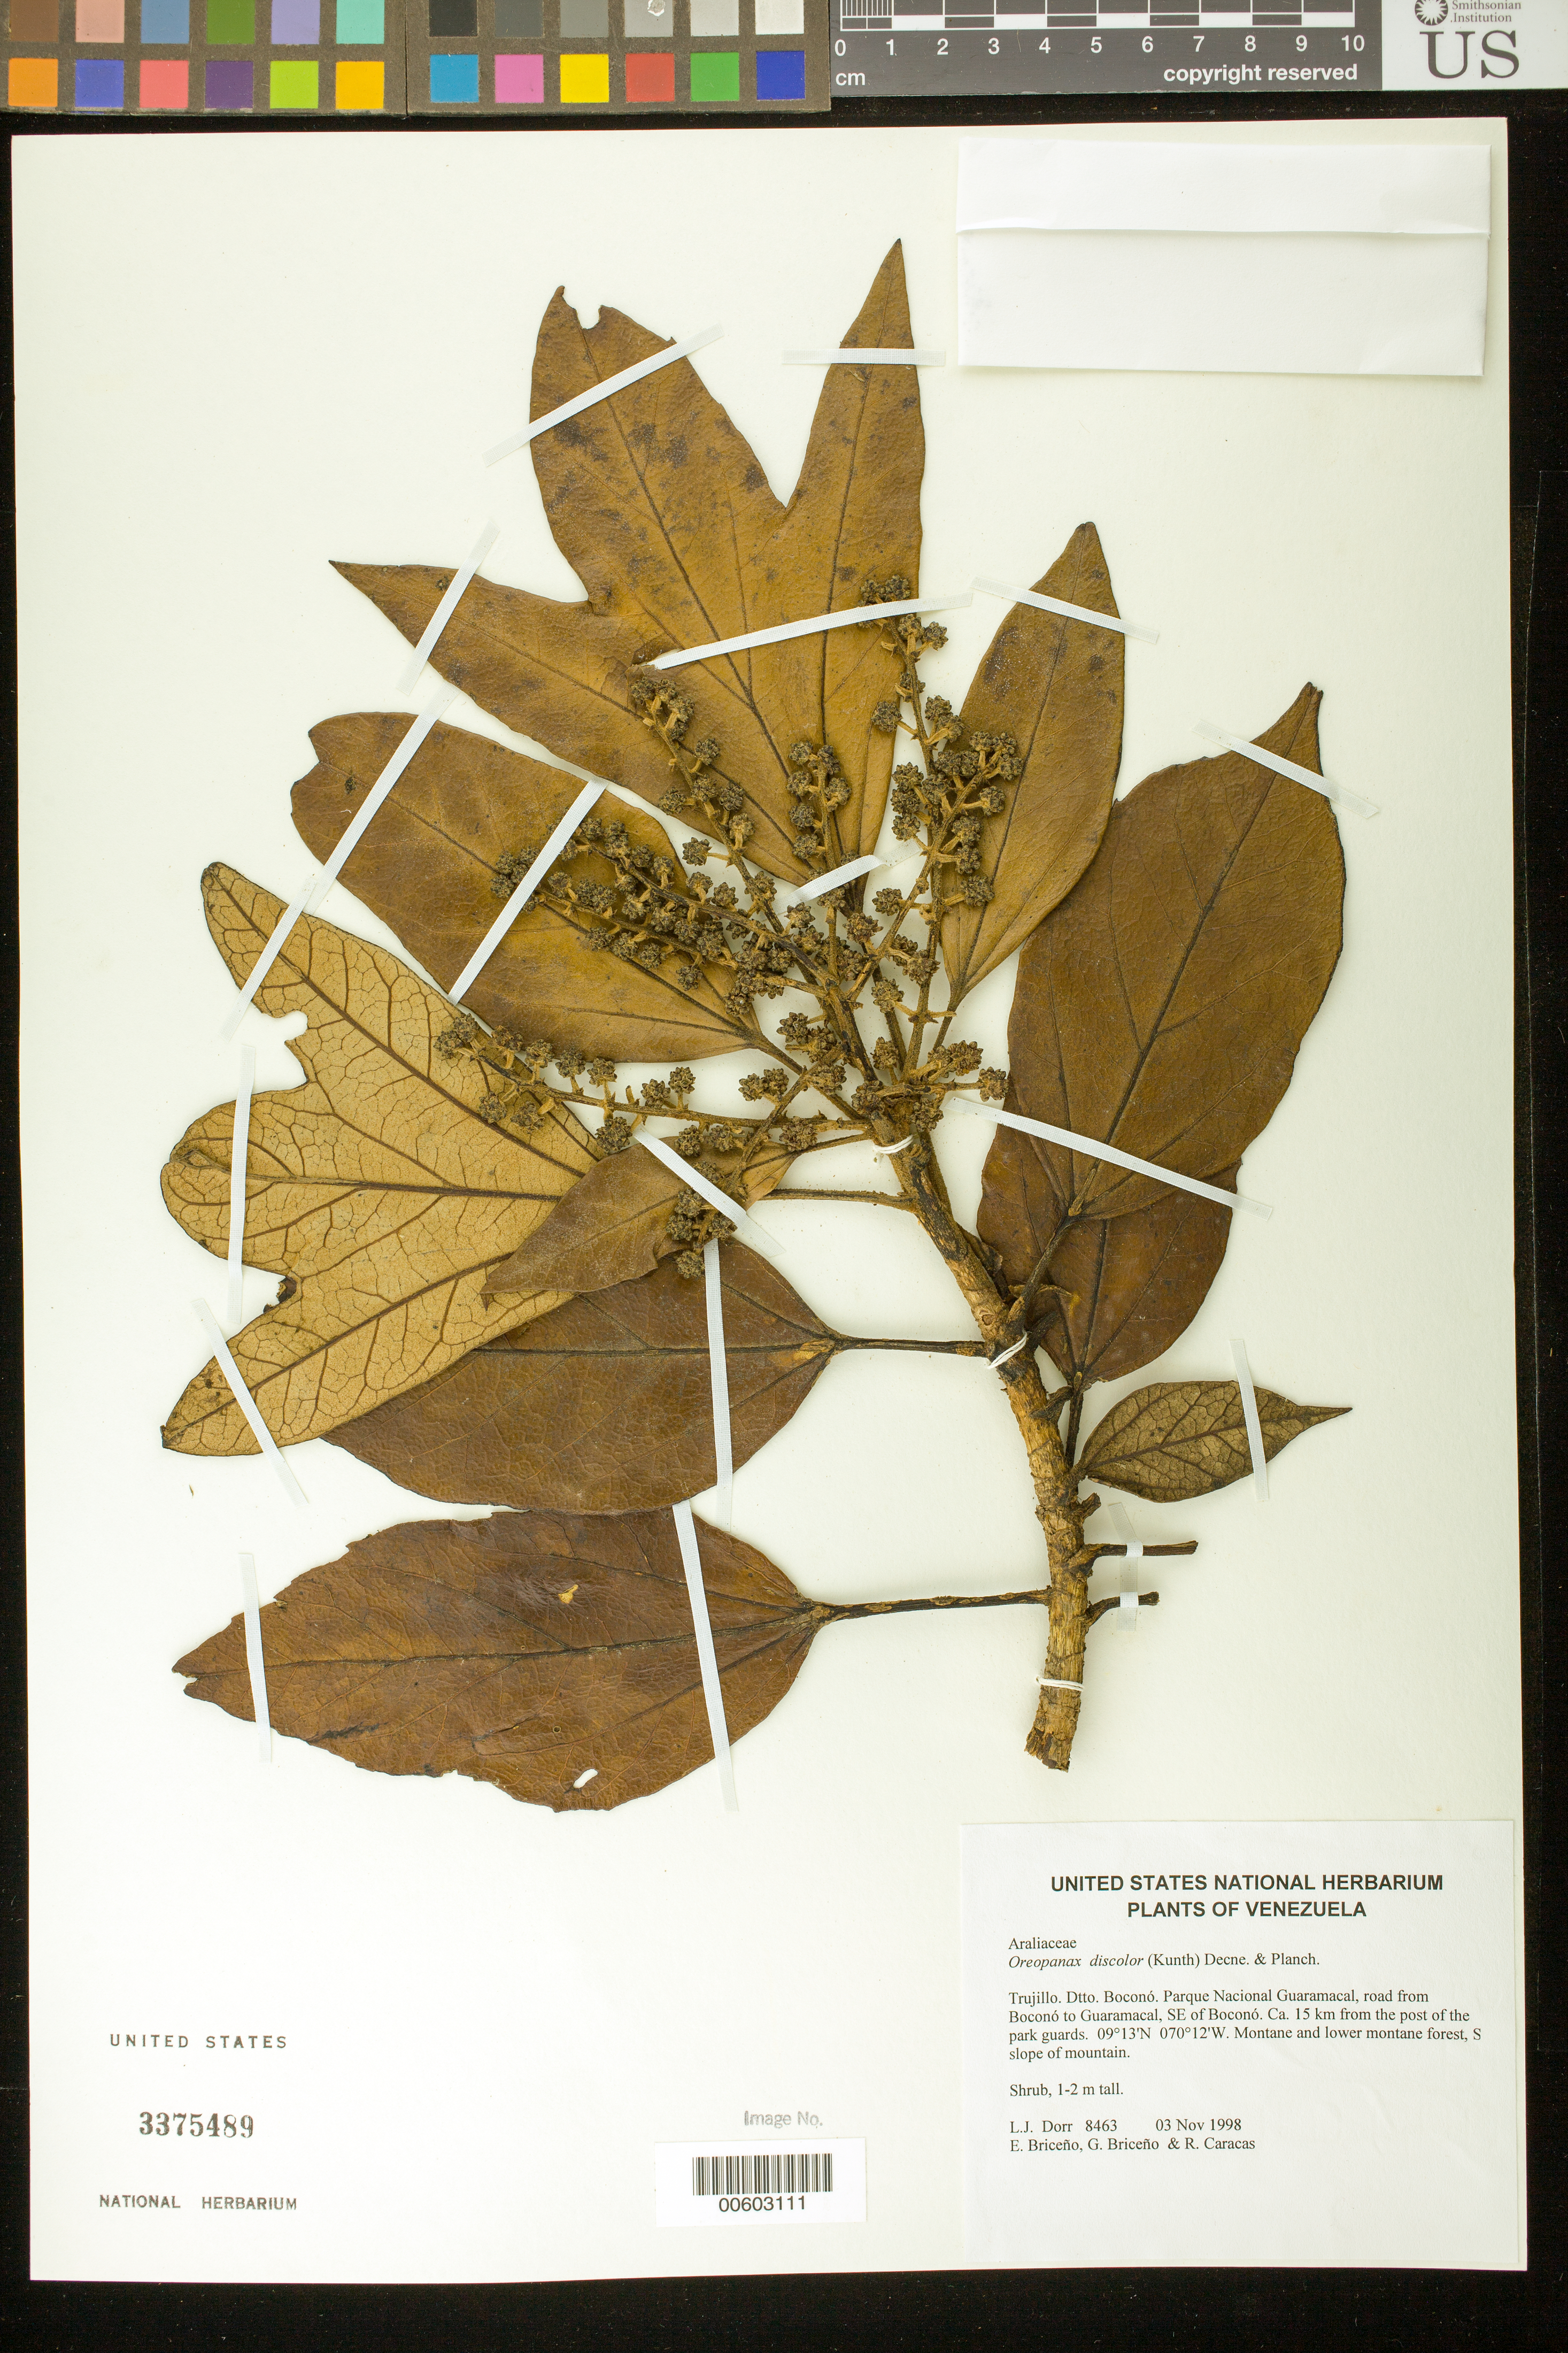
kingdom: Plantae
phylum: Tracheophyta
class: Magnoliopsida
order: Apiales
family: Araliaceae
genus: Oreopanax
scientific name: Oreopanax discolor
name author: (Kunth) Decne. & Planch.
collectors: L. J. Dorr, E. Briceño, G. Briceño & R. Caracas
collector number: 8463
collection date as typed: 03 Nov 1998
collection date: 1998-11-03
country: Venezuela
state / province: Trujillo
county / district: Boconó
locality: Parque Nacional Guaramacal, road from Boconó to Guaramacal, SE of Boconó, ca. 15 km from the post of the park guards.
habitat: Montane and lower montane forest, S slope of mountain.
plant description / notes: K, PORT, US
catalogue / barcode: US 3375489